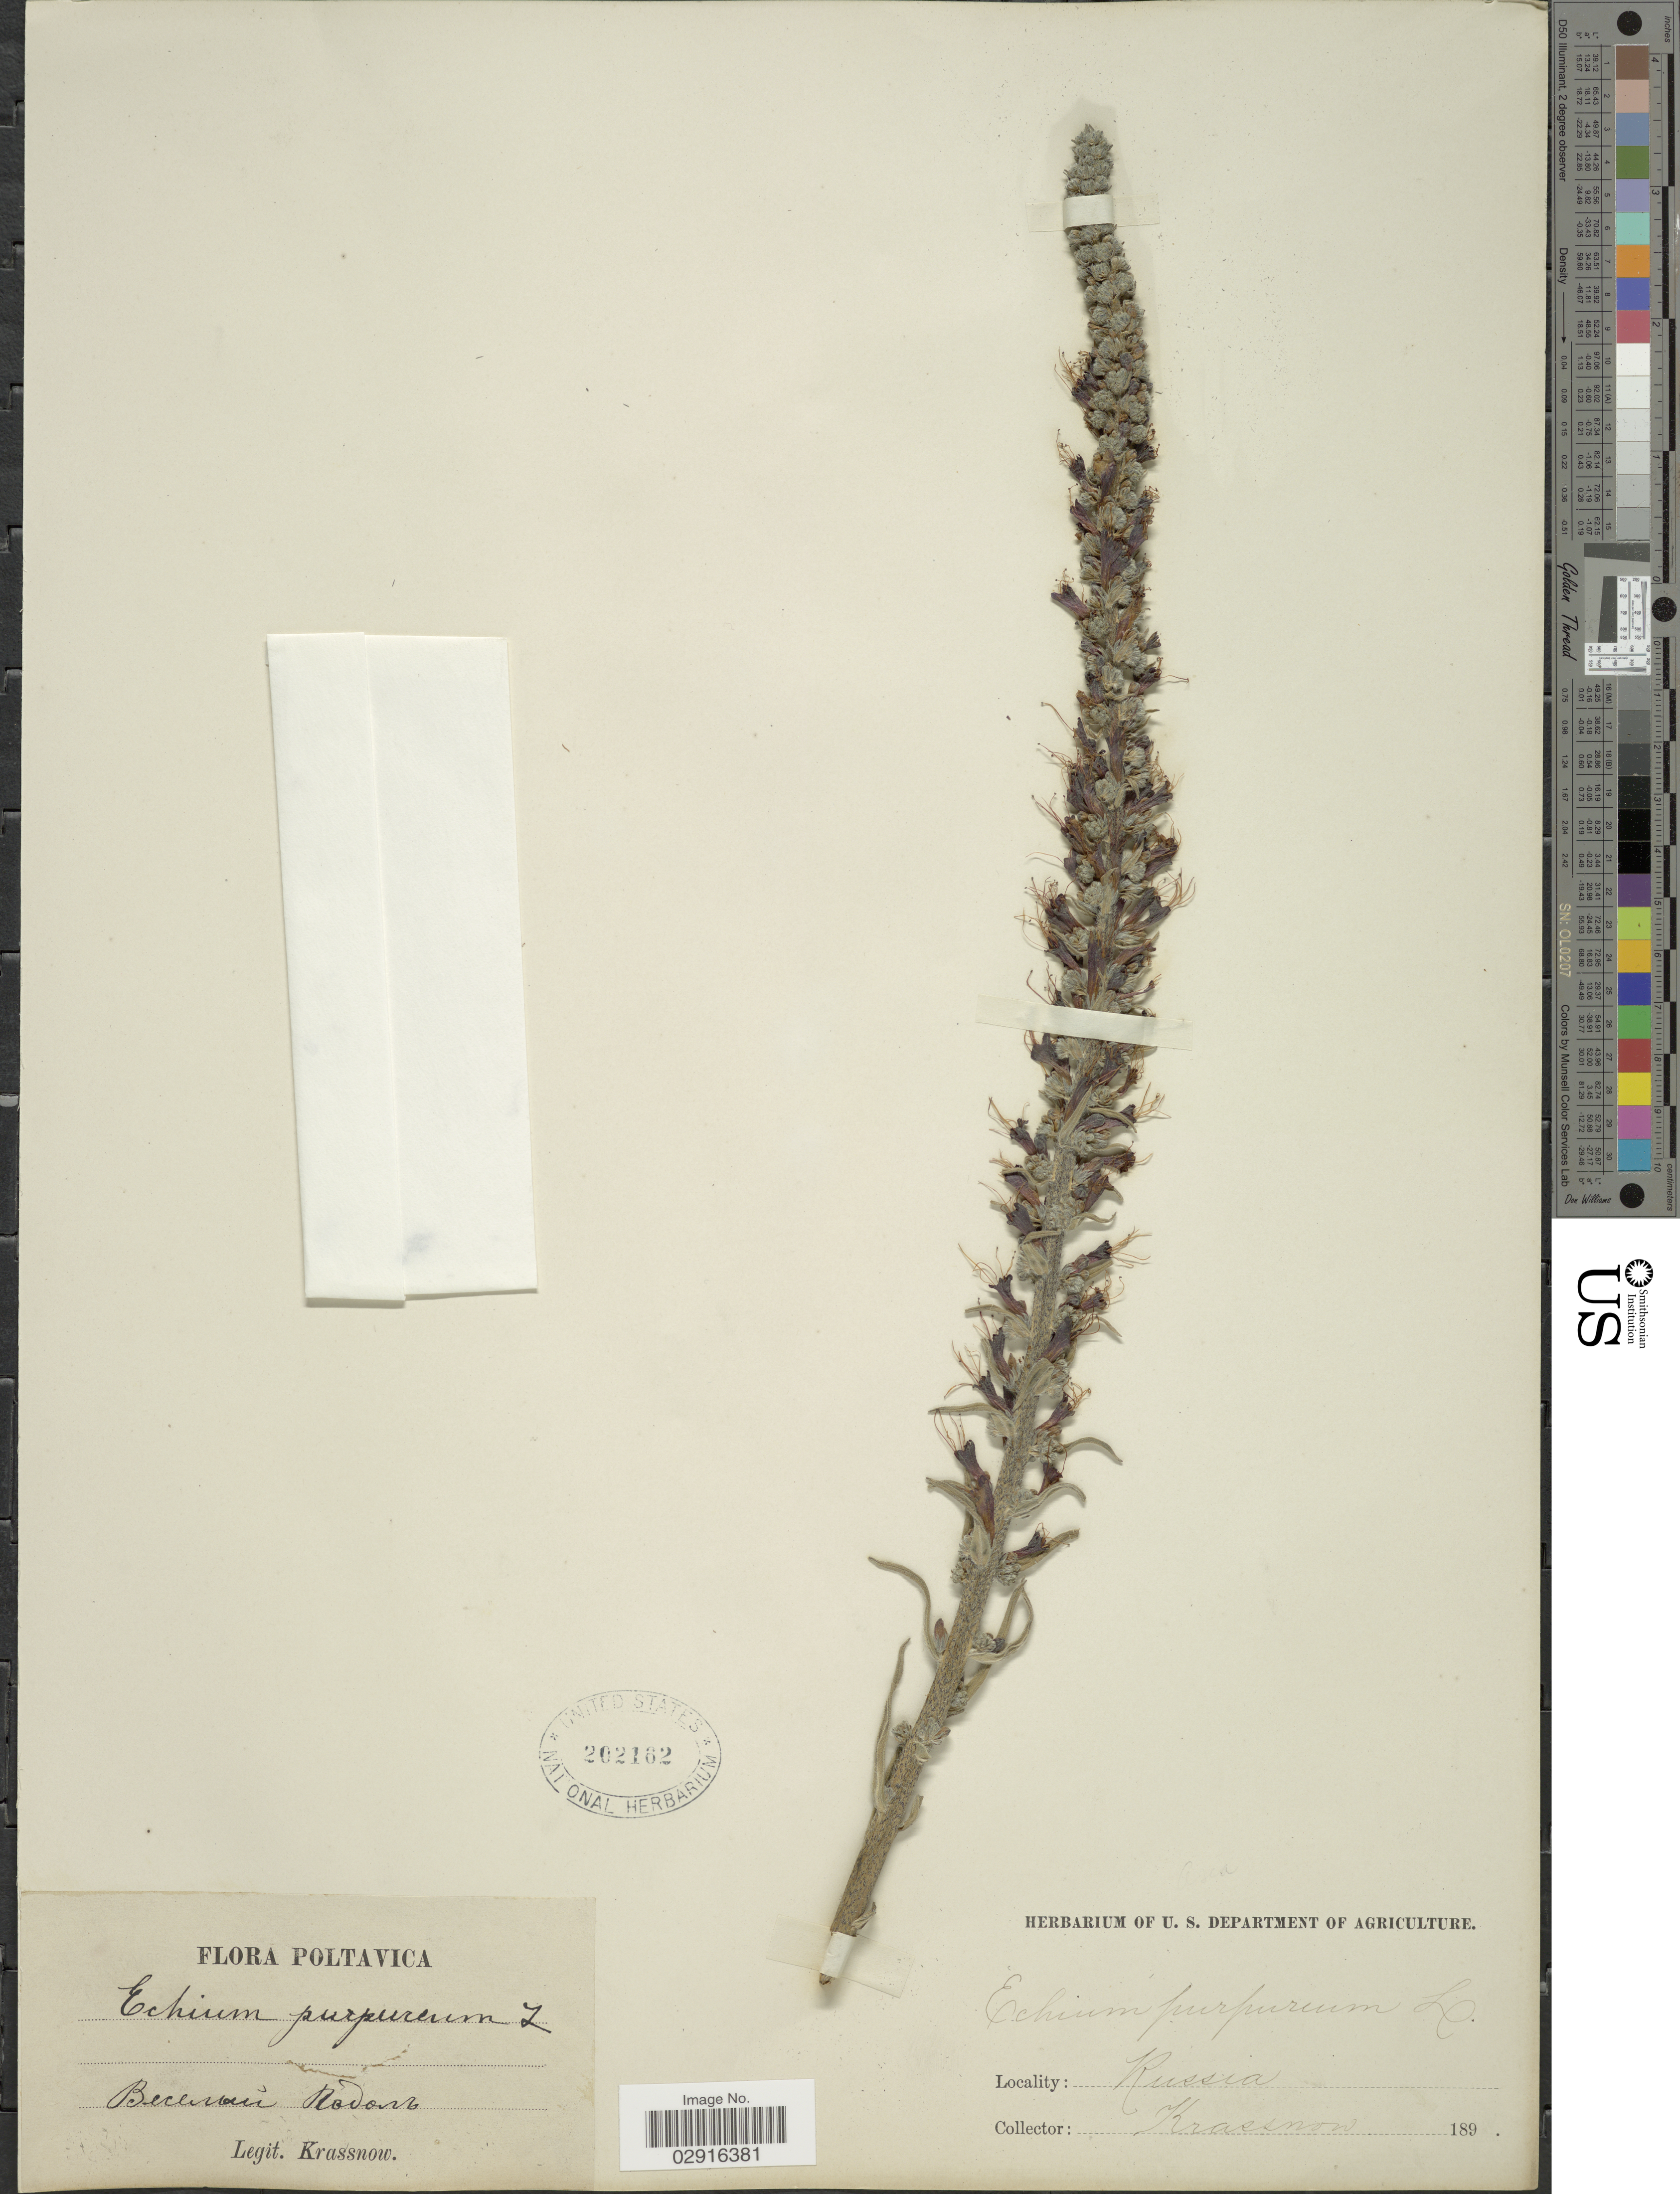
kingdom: Plantae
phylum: Tracheophyta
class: Magnoliopsida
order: Boraginales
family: Boraginaceae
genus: Echium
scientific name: Echium purpureum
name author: L.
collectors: -. Krassnow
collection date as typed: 189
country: Ukraine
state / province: Poltava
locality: Vesely Podol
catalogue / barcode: US 202162